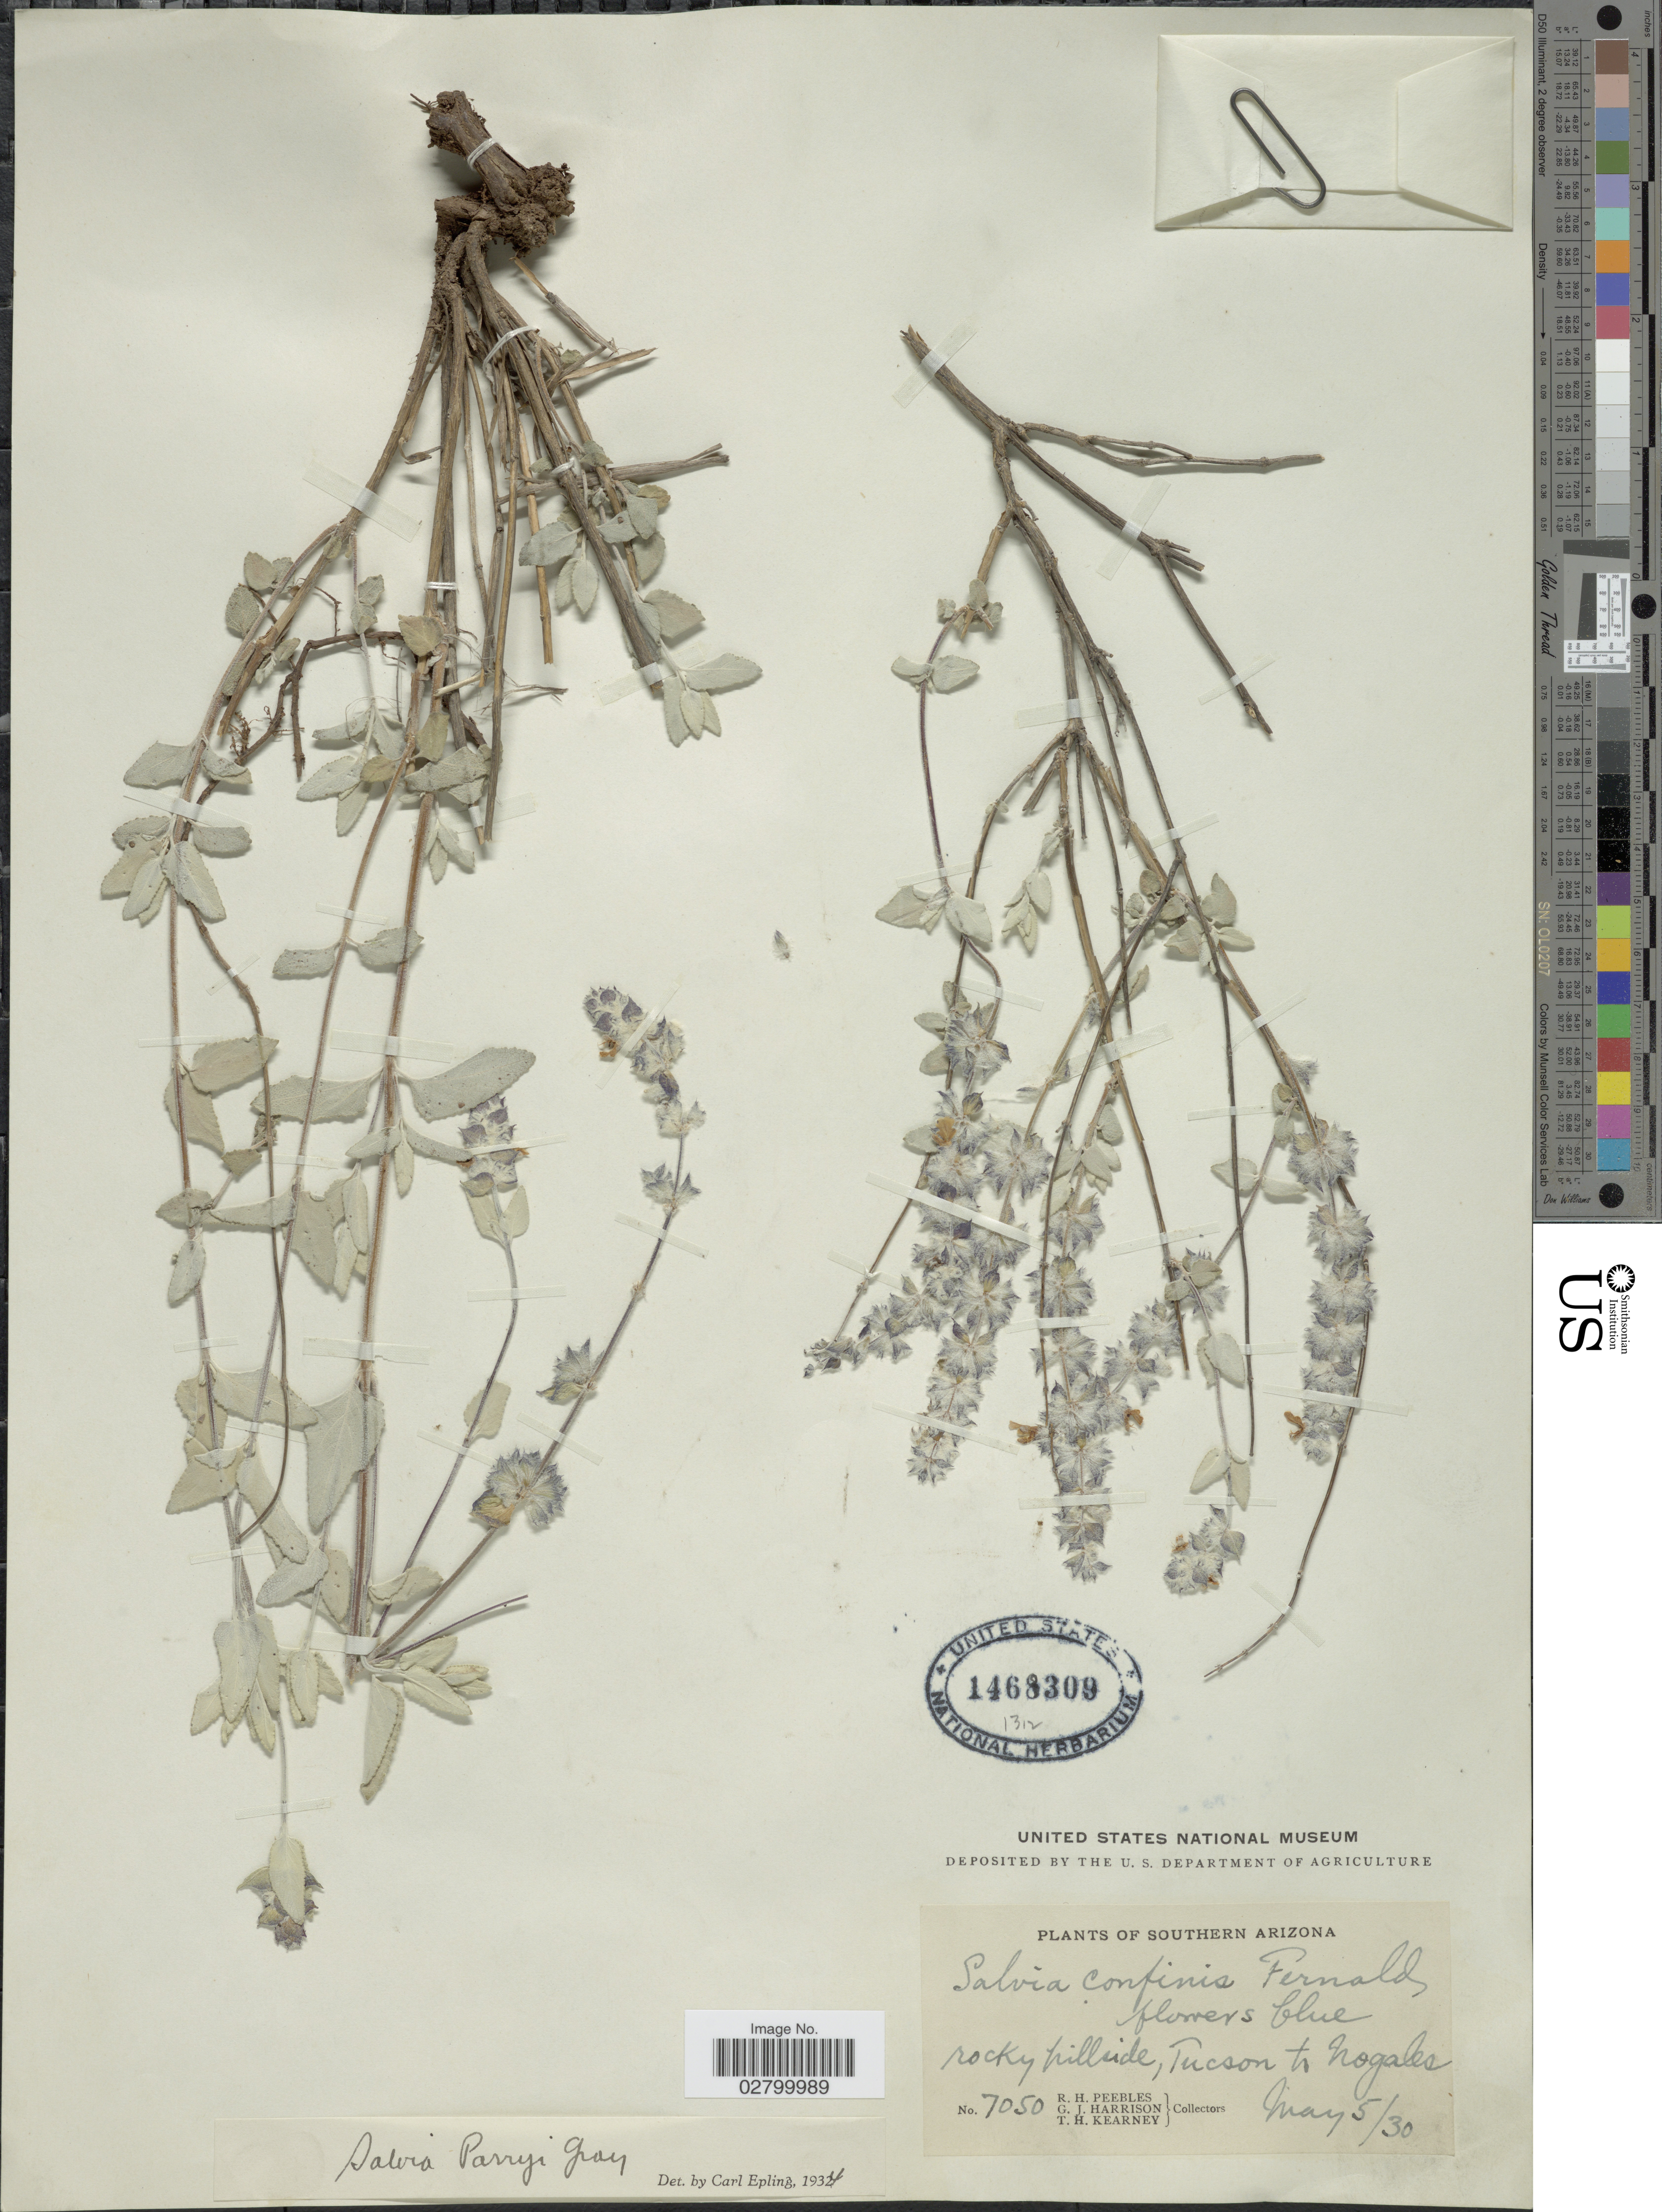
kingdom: Plantae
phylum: Tracheophyta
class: Magnoliopsida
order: Lamiales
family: Lamiaceae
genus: Salvia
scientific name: Salvia parryi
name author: A. Gray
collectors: R. H. Peebles, G. J. Harrison & T. H. Kearney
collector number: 7050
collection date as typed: Transcribed d/m/y: 5/5/30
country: United States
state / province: Arizona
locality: Southern Arizona. Rocky hillside, Tucson to Nogales.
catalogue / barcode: US 1468309